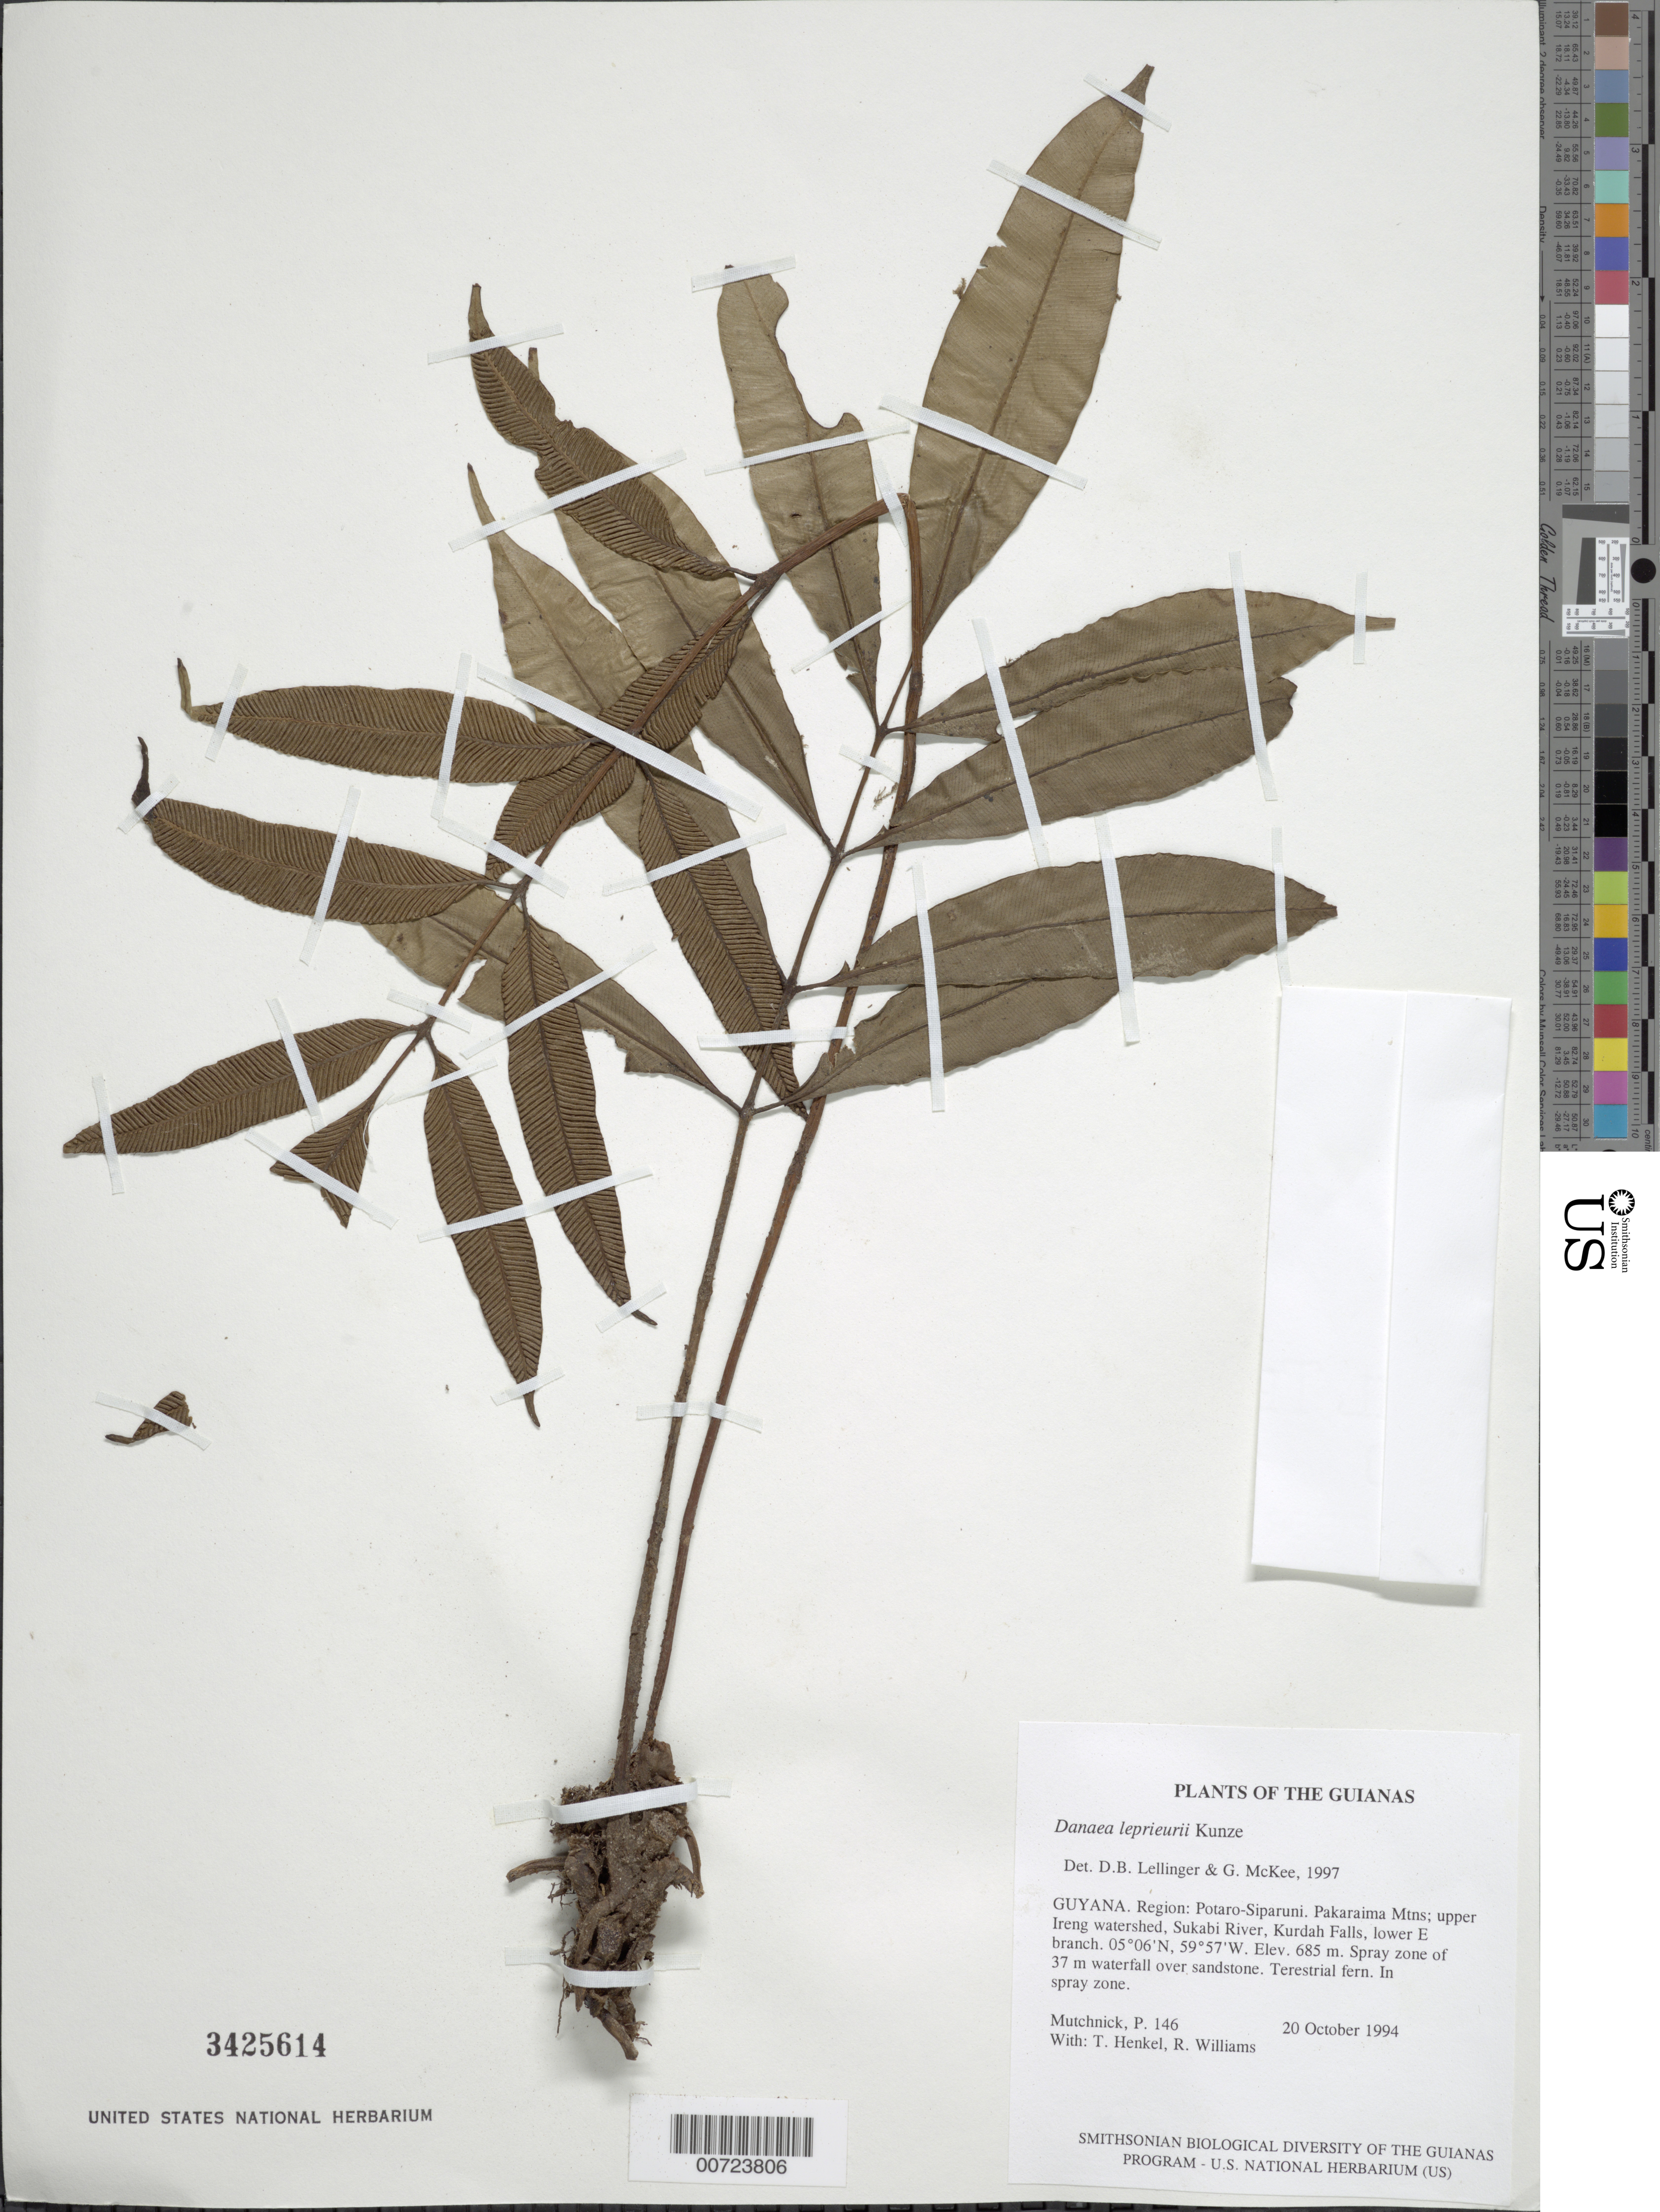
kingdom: Plantae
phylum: Tracheophyta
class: Polypodiopsida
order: Marattiales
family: Marattiaceae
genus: Danaea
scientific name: Danaea nodosa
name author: (L.) Sm.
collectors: P. Mutchnick, T. Henkel & R. Williams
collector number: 146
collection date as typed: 20 October 1994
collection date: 1994-10-20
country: Guyana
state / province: Potaro-Siparuni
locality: Pakaraima Mtns; upper Ireng watershed, Sukabi River, Kurdah Falls, lower E branch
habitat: Spray zone of 37 m waterfall over sandstone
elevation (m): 685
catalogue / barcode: US 3425614